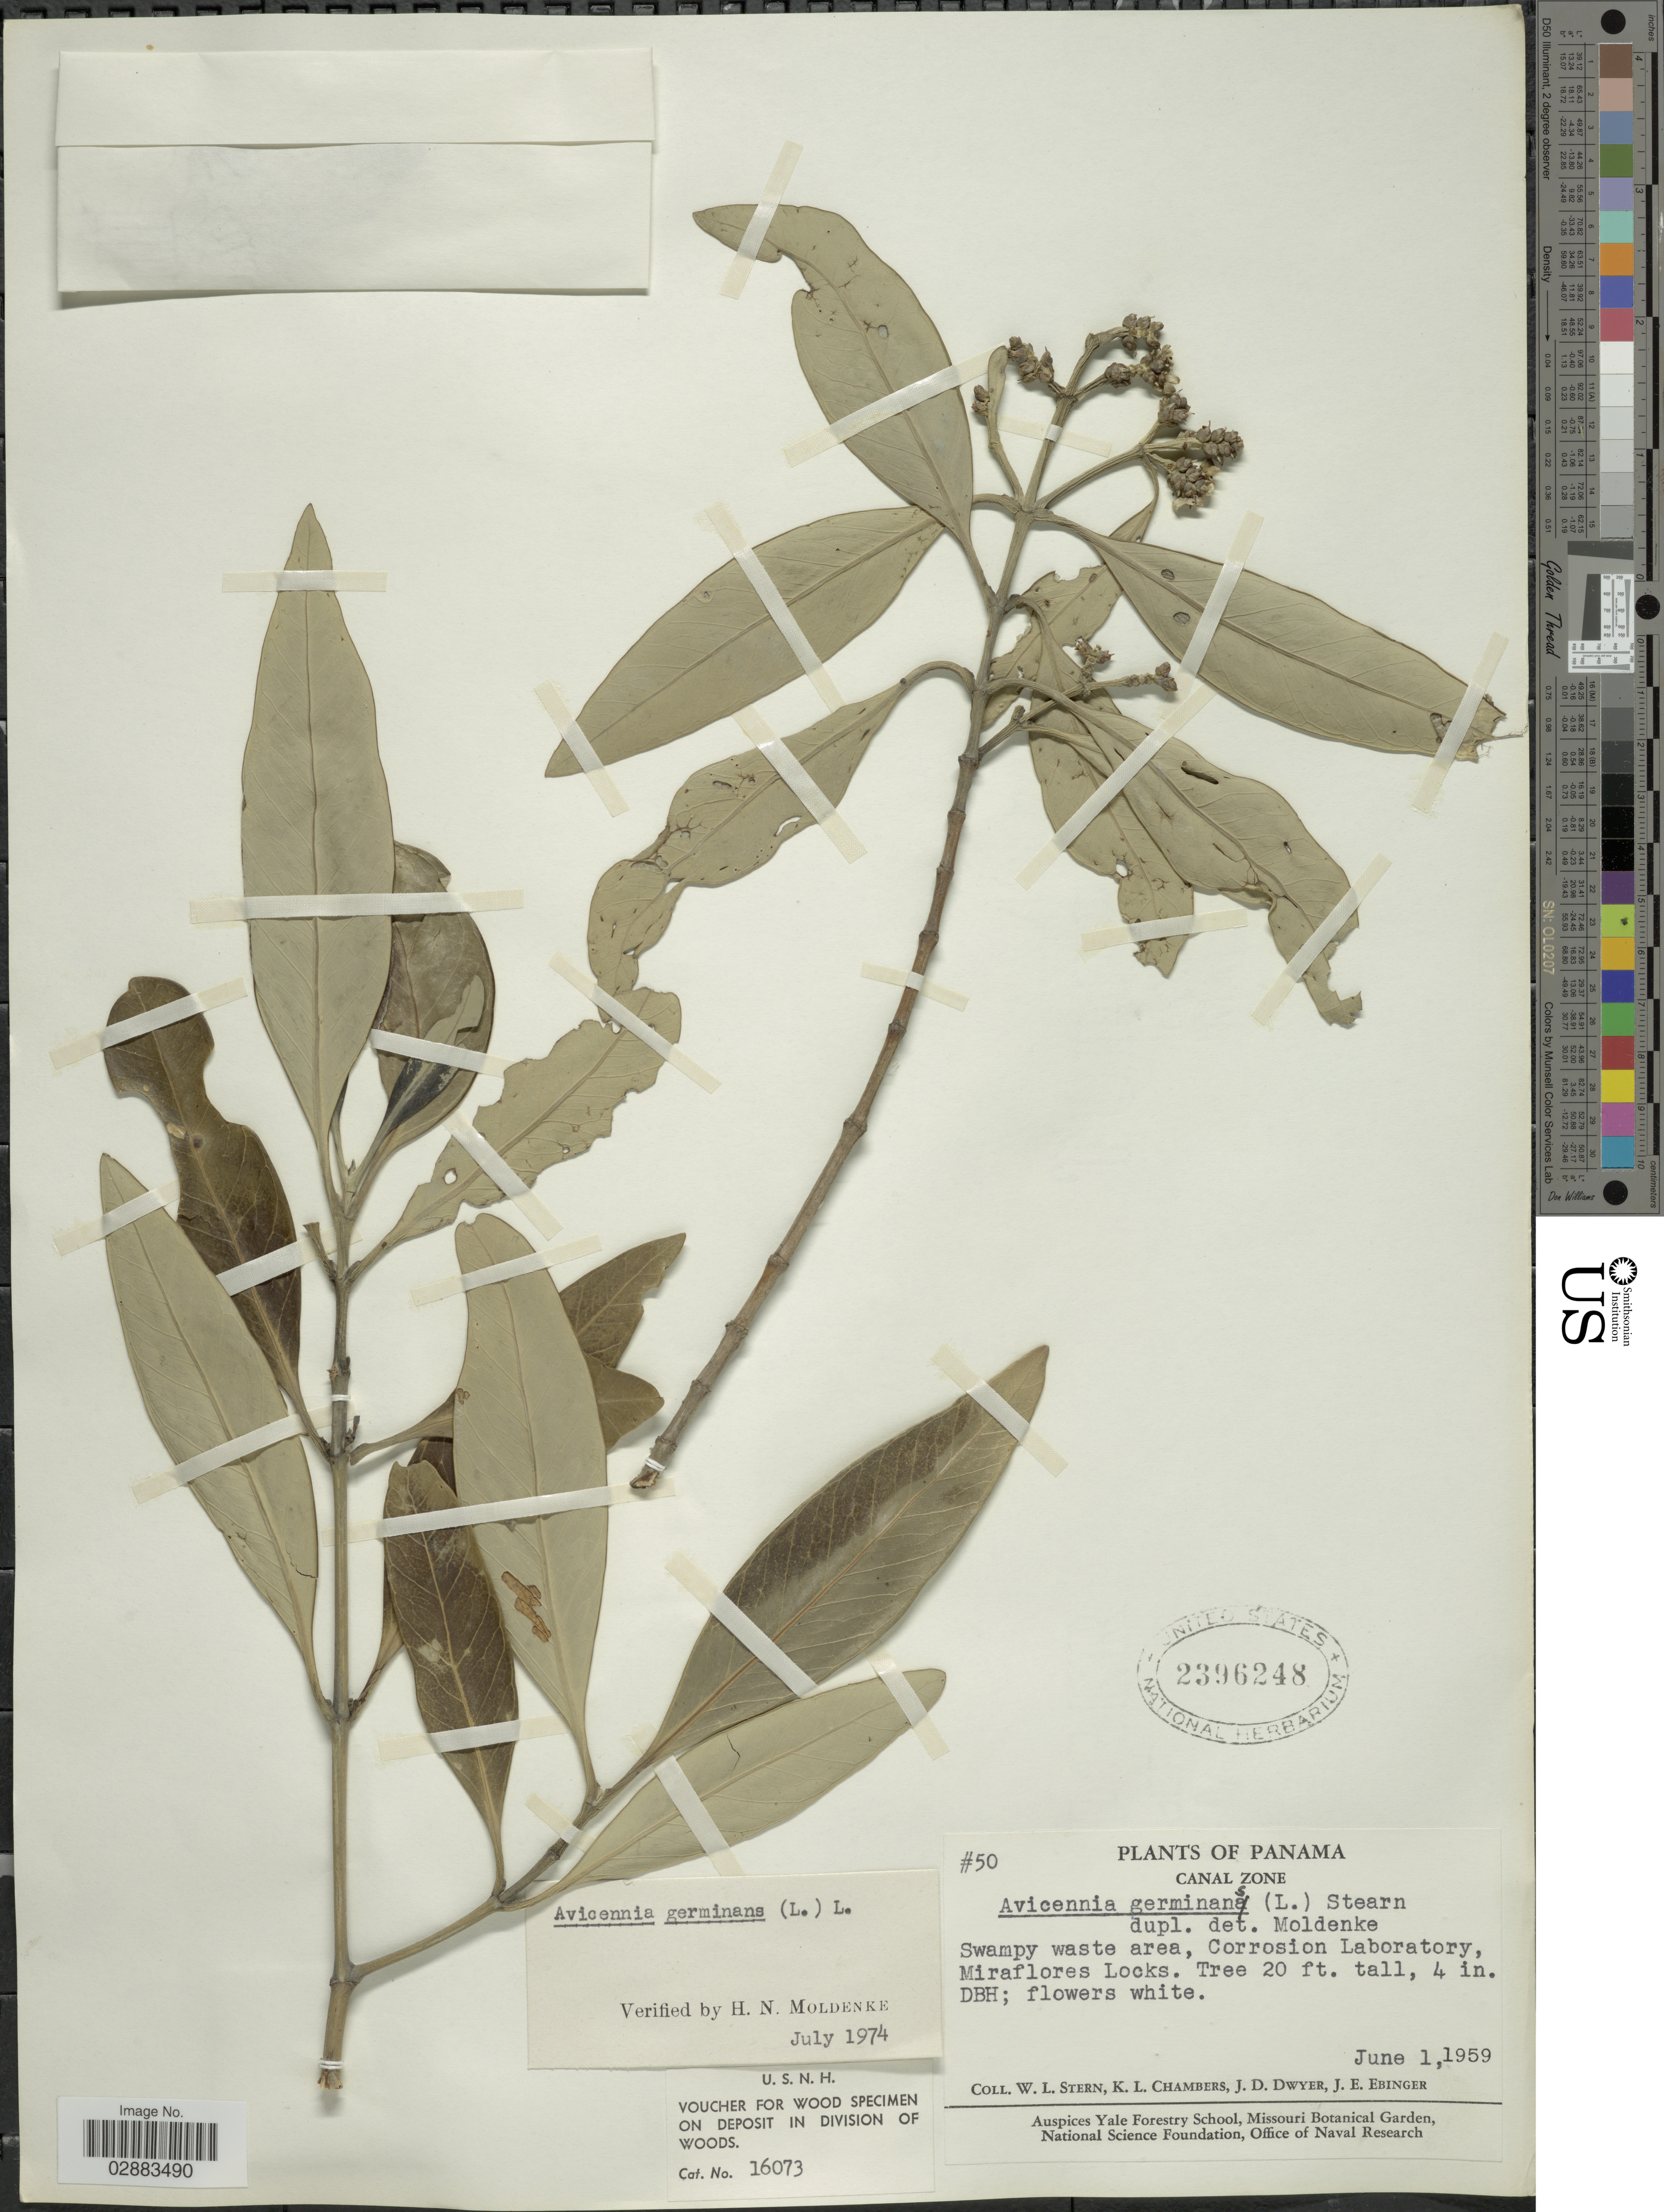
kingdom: Plantae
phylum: Tracheophyta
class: Magnoliopsida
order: Lamiales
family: Acanthaceae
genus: Avicennia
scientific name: Avicennia germinans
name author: (L.) L.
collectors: W. L. Stern, K. Chambers, J. D. Dwyer & J. Ebinger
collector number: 50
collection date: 1959-06-01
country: Panama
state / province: Panamá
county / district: Canal Zone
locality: Canal Zone. Swampy waste area, Corrosion Laboratory, Miraflores Locks.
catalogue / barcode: US 2396248